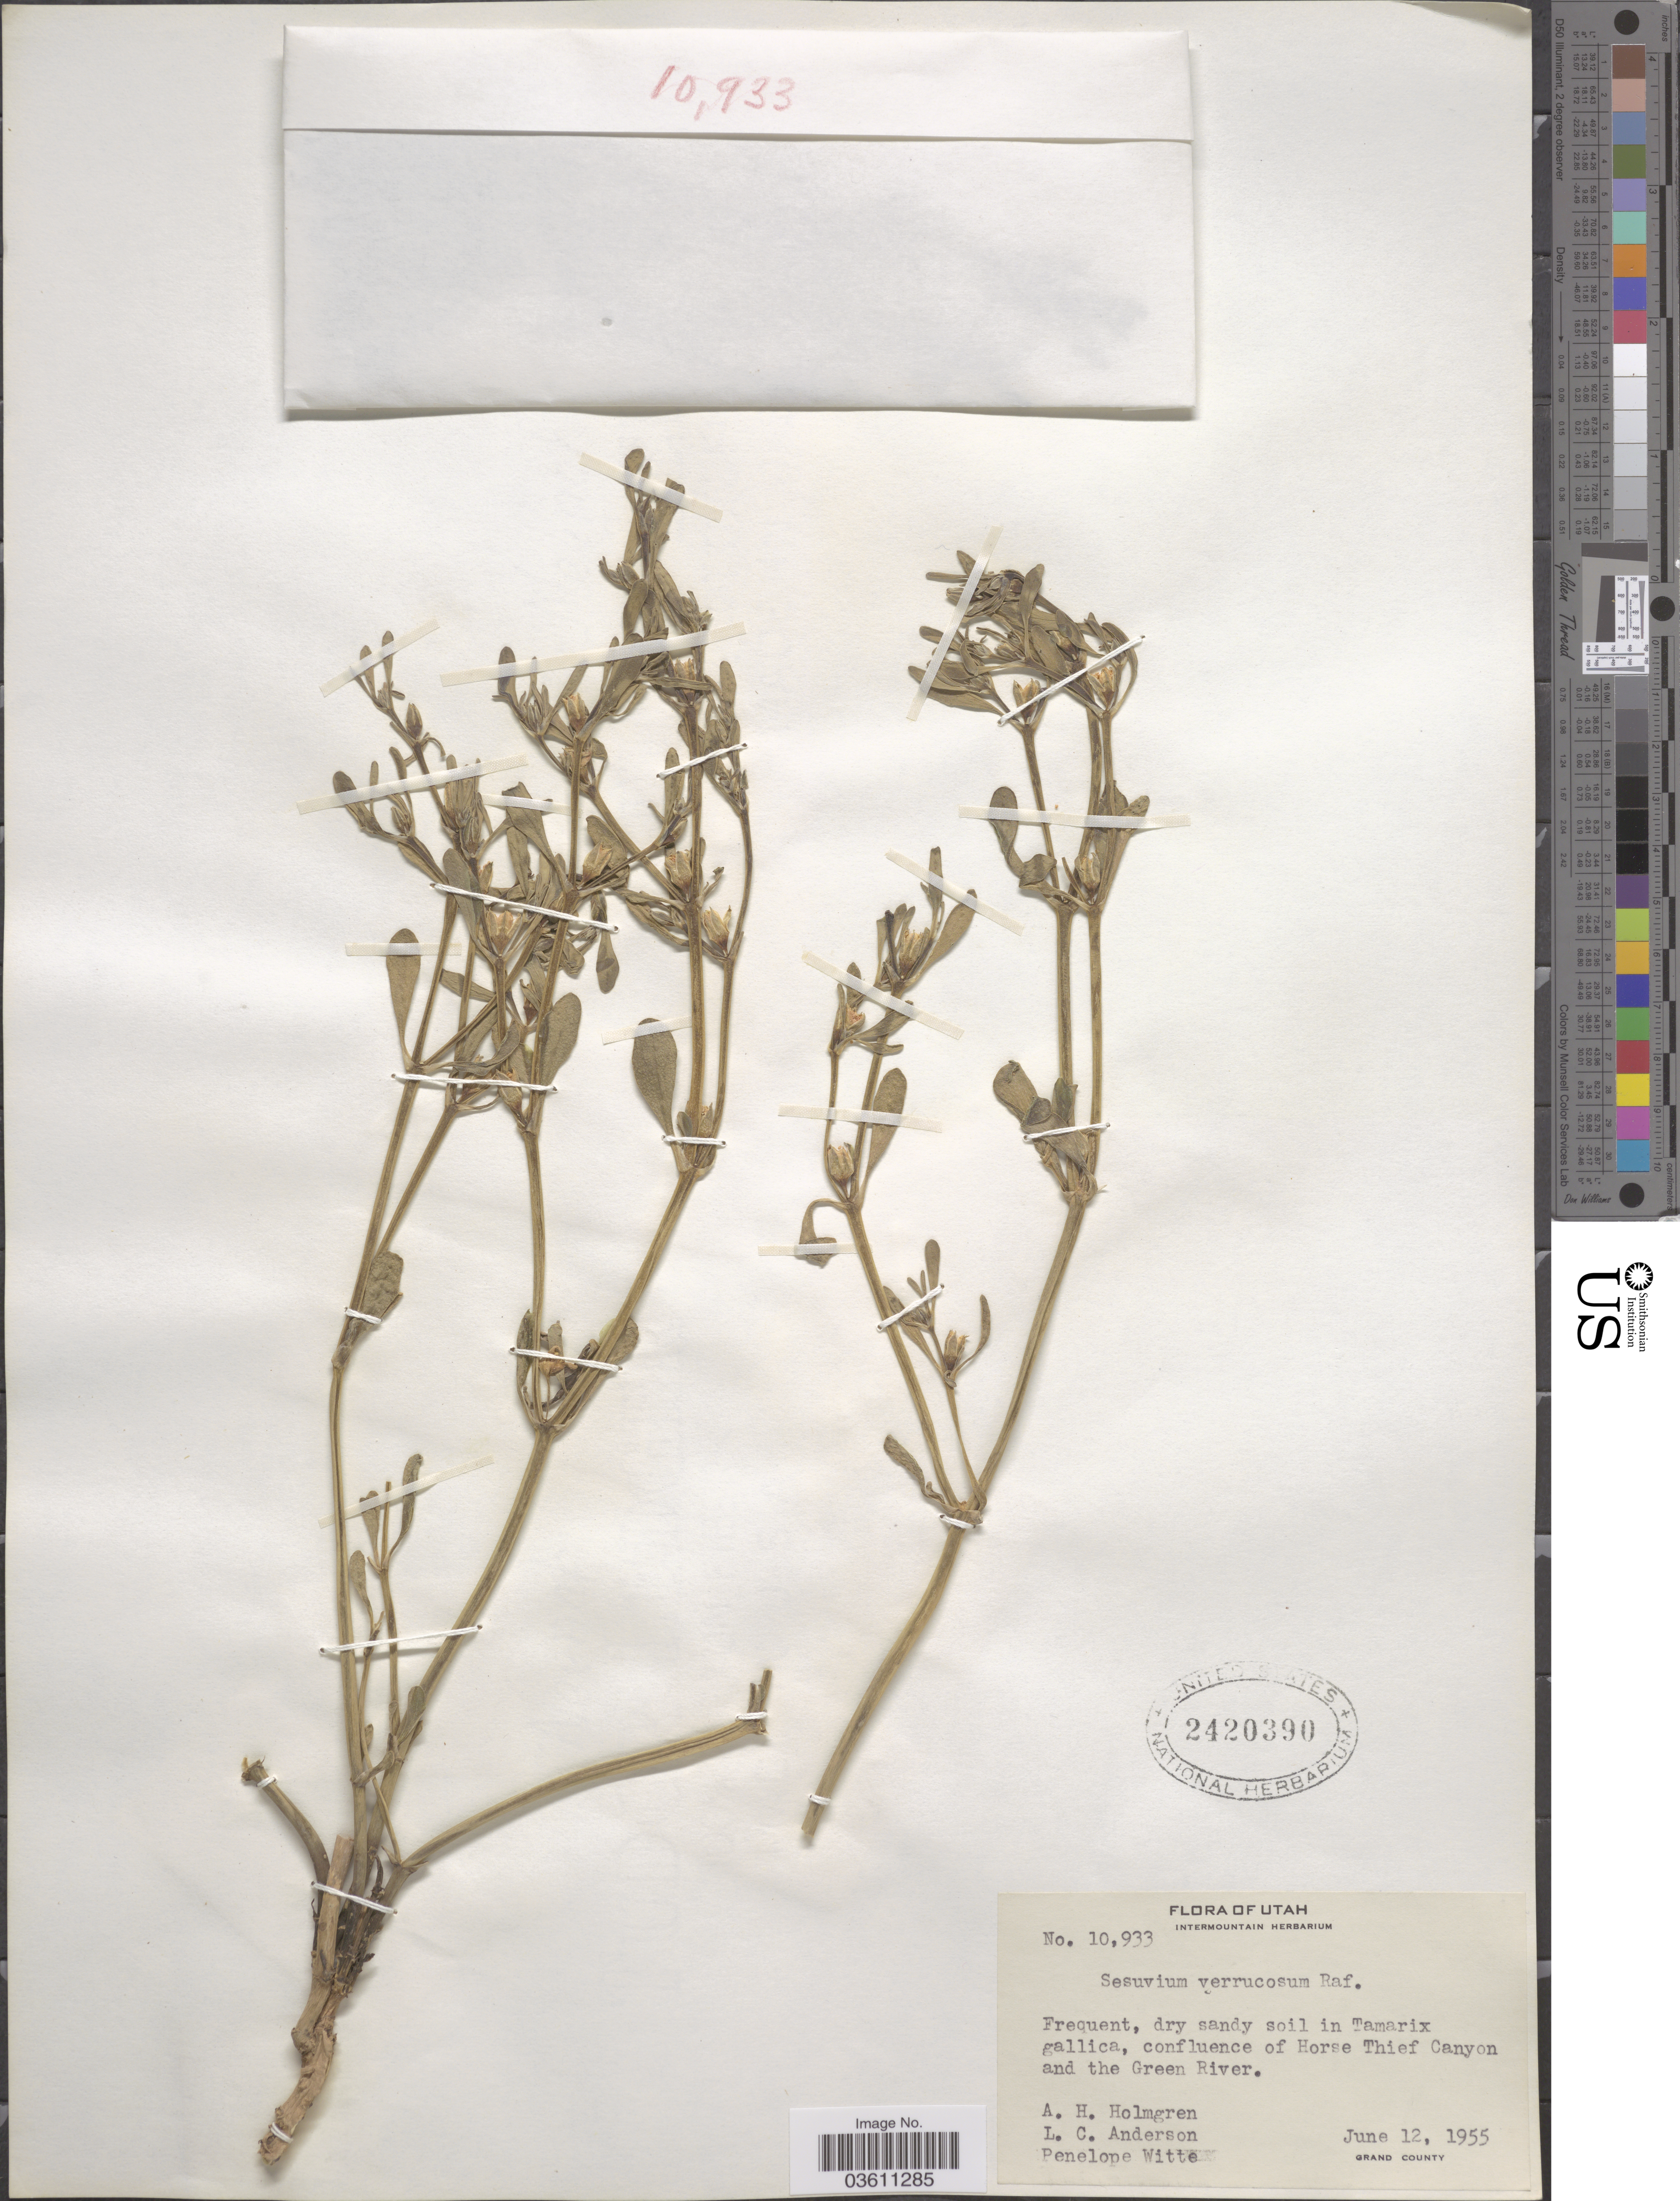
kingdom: Plantae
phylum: Tracheophyta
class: Magnoliopsida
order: Caryophyllales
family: Aizoaceae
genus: Sesuvium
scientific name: Sesuvium revolutifolium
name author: Ortega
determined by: Strong, Mark T., (BOT), Smithsonian Institution - National Museum of Natural History (UNITED STATES)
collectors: A. H. Holmgren, L. C. Anderson & P. Witte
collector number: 10933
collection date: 1955-06-12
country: United States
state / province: Utah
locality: Confluence of Horse Thief Canyon and the Green River. Grand County.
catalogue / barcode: US 2420390